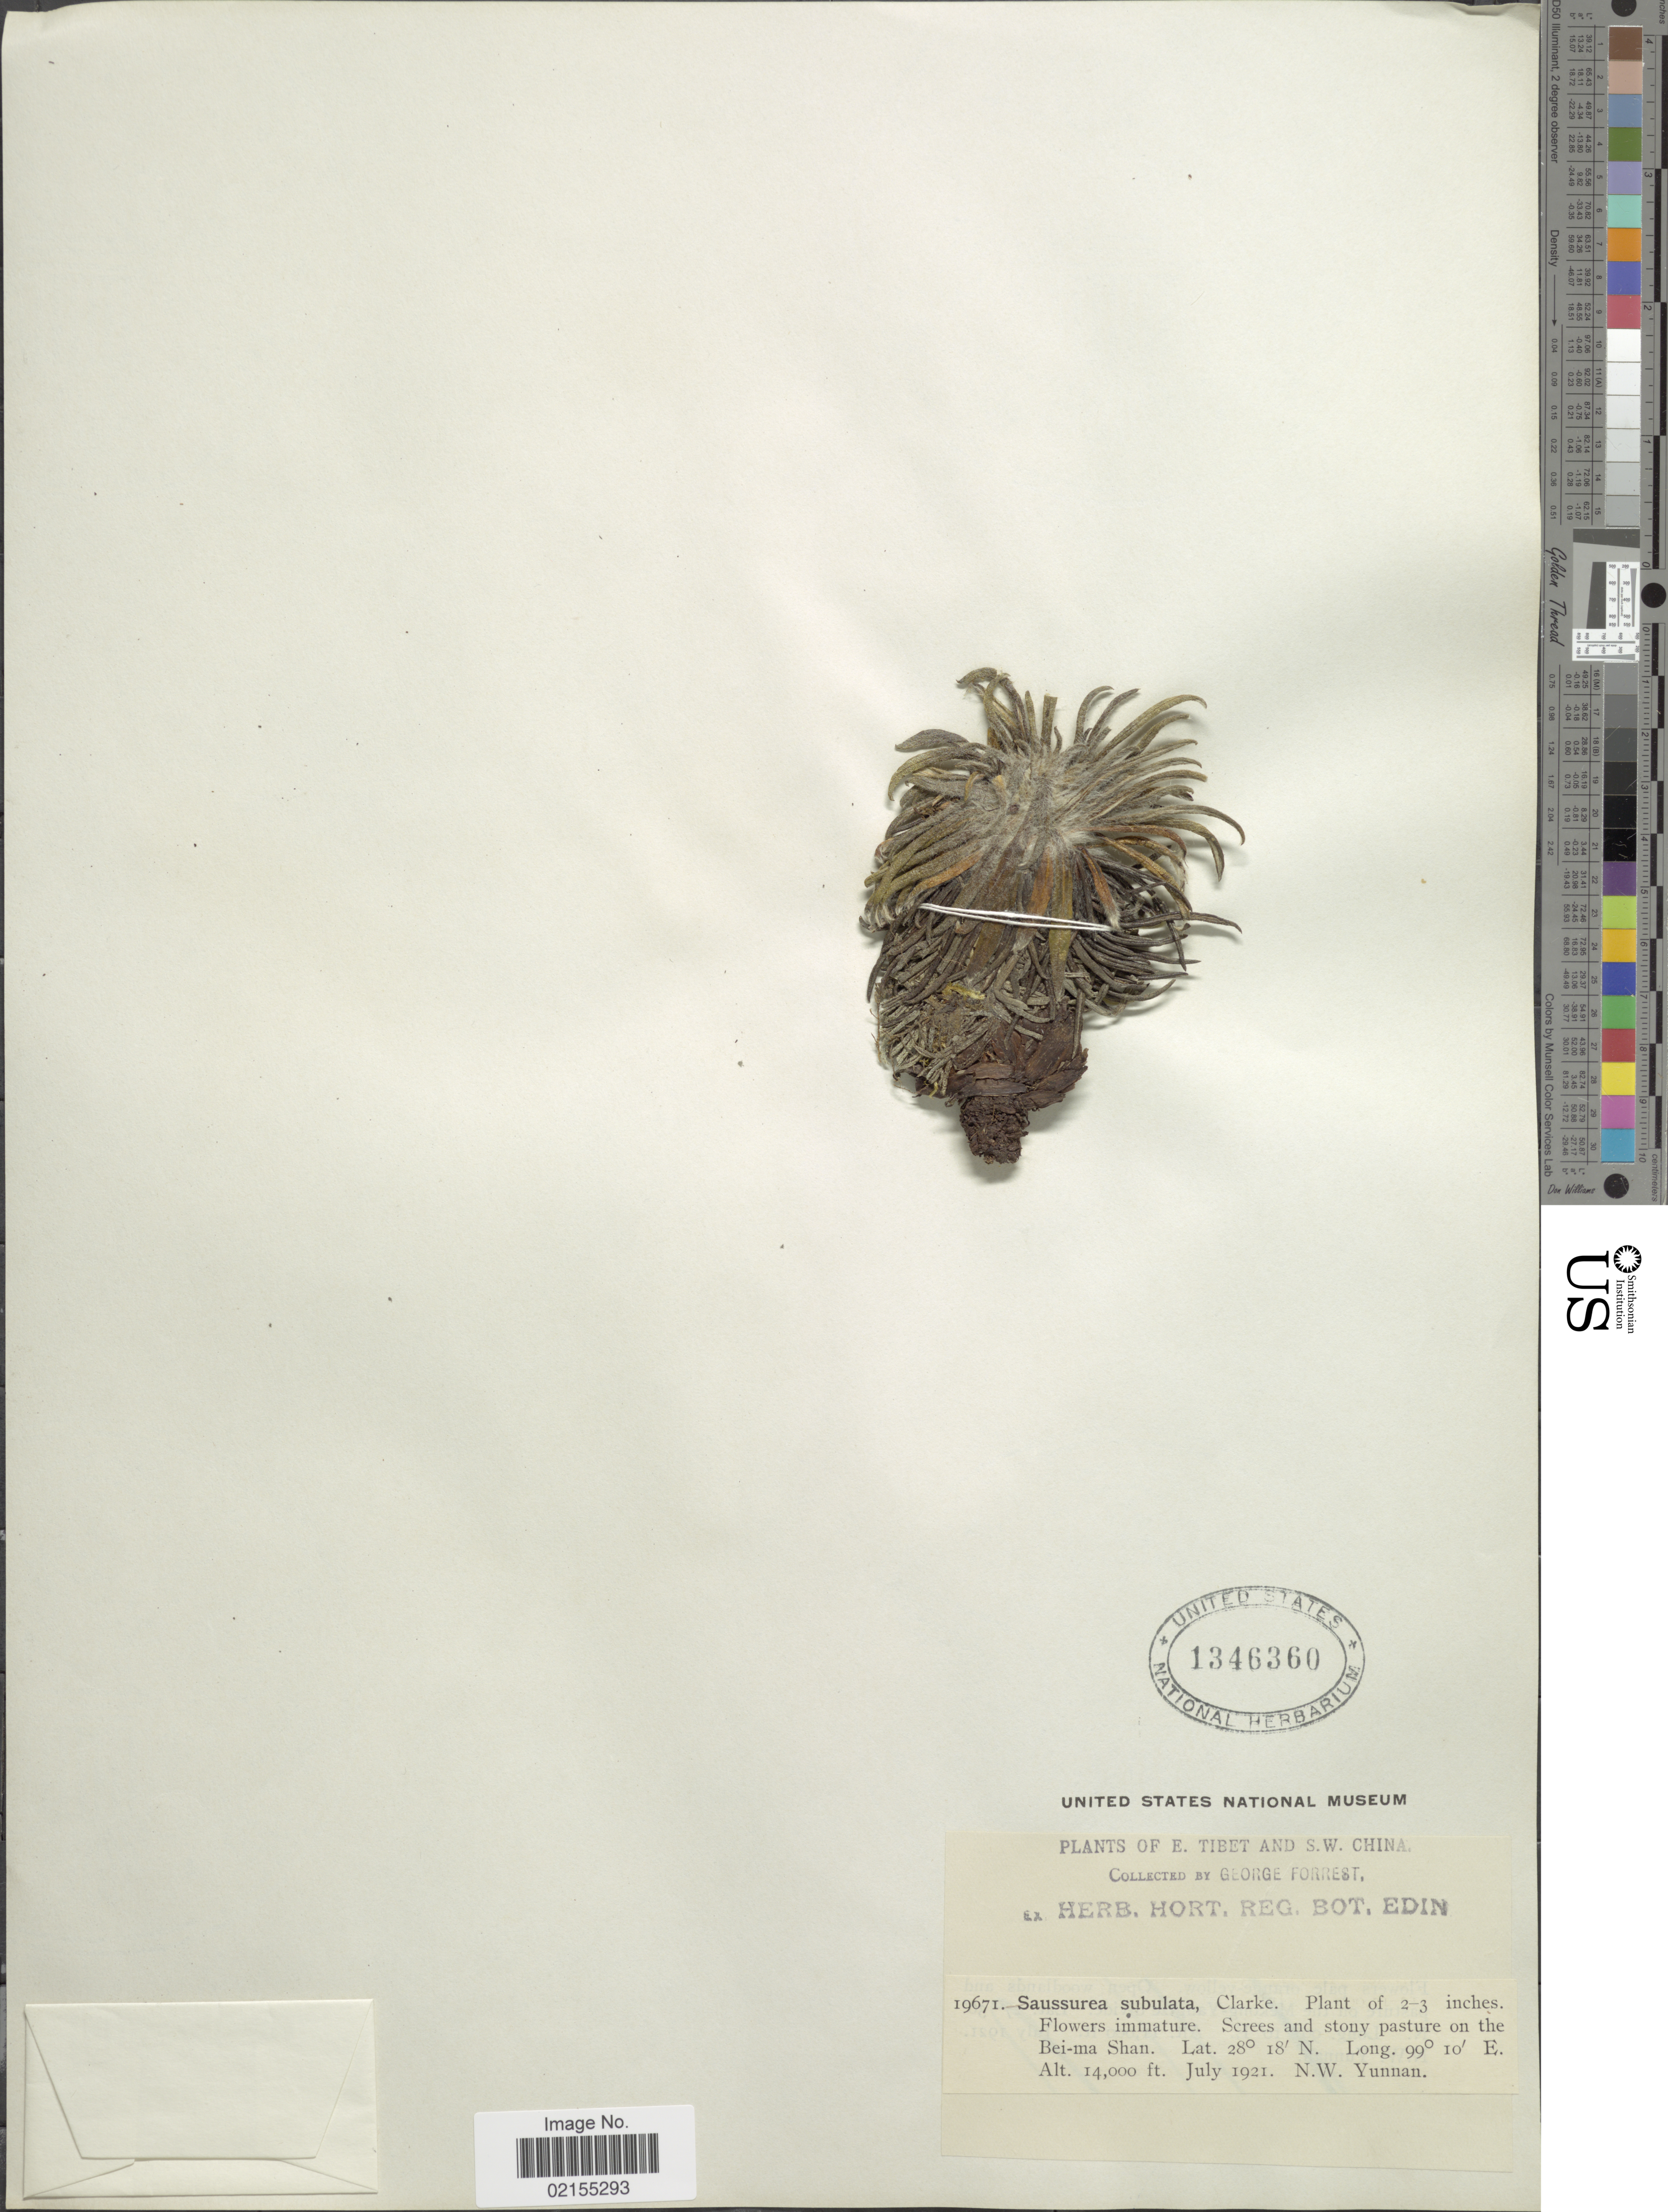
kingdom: Plantae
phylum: Tracheophyta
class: Magnoliopsida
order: Asterales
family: Asteraceae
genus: Saussurea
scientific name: Saussurea columnaris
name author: Hand.-Mazz.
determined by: Chen, Yousheng S.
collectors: G. Forrest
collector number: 19671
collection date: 1921-07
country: China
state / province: Yunnan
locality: N.W. Yunnan, Screes and stony pasture on the Bei-ma Shan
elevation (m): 4267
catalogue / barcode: US 1346360